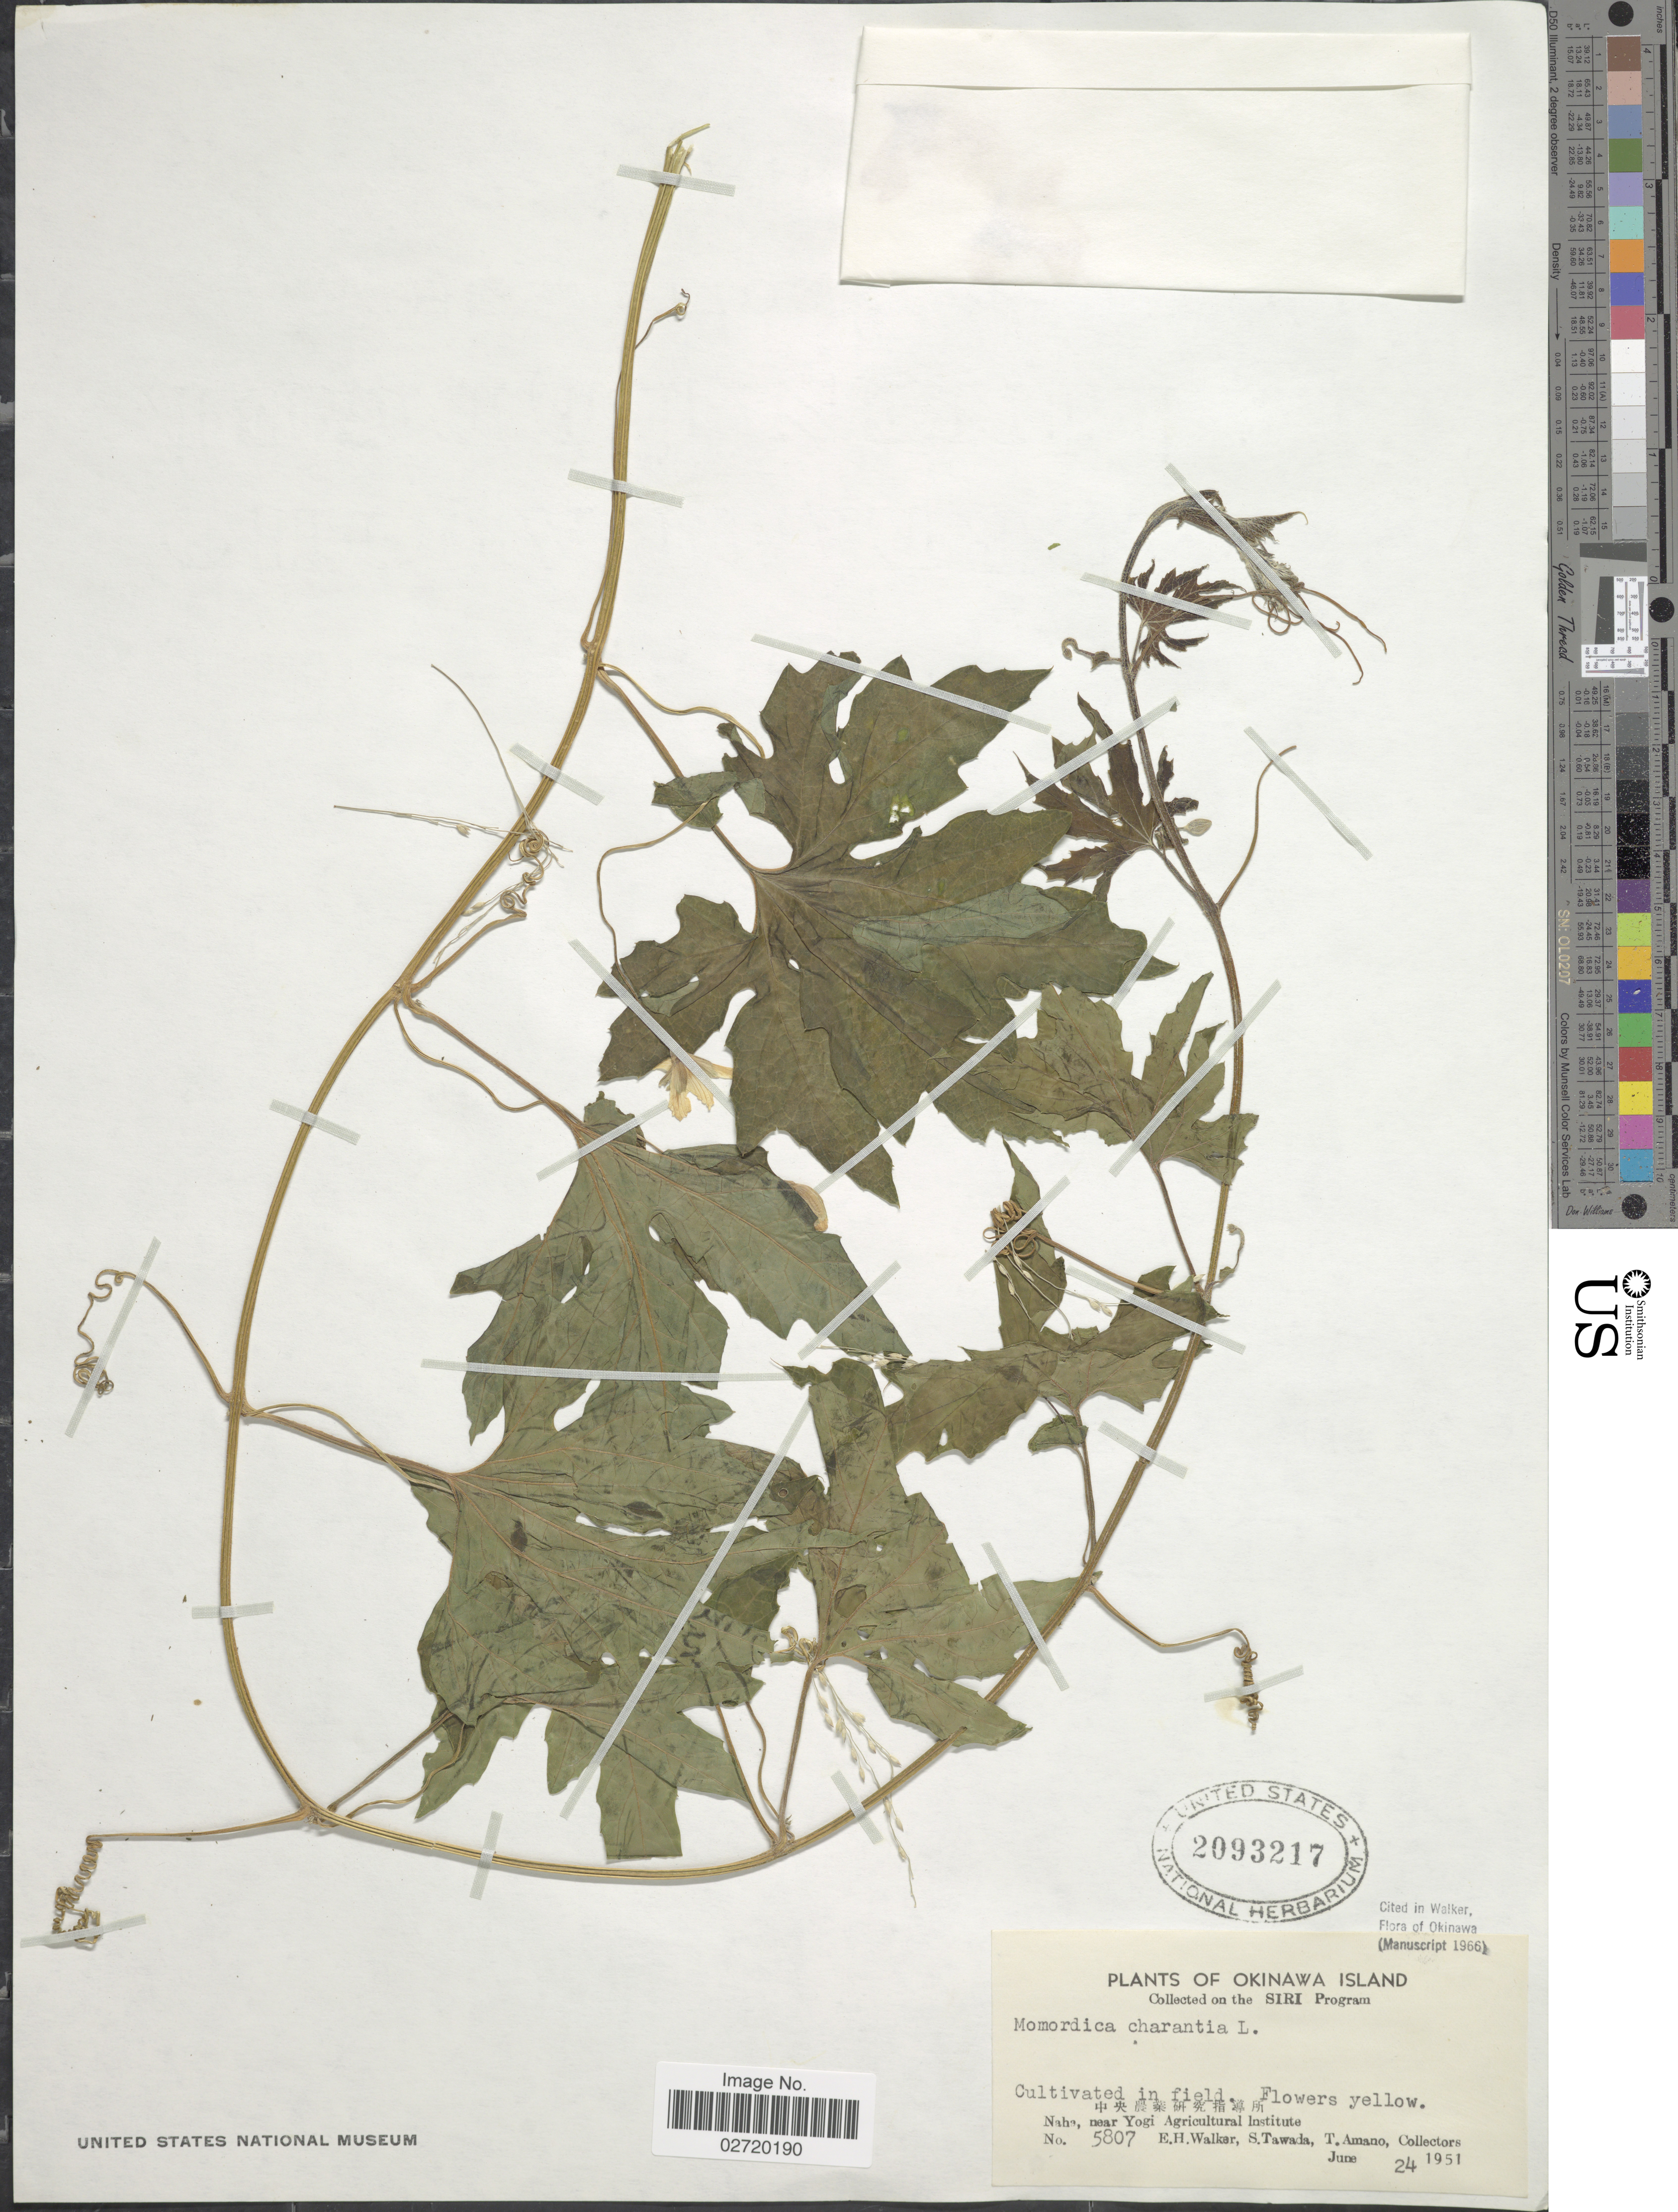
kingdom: Plantae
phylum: Tracheophyta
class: Magnoliopsida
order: Cucurbitales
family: Cucurbitaceae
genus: Momordica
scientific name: Momordica charantia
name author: L.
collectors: E. H. Walker, S. Tawada & T. Amano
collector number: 5807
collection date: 1951-06-24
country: Japan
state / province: Okinawa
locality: Okinawa Island, Naha, near Yogi Agricultural Institute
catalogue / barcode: US 2093217